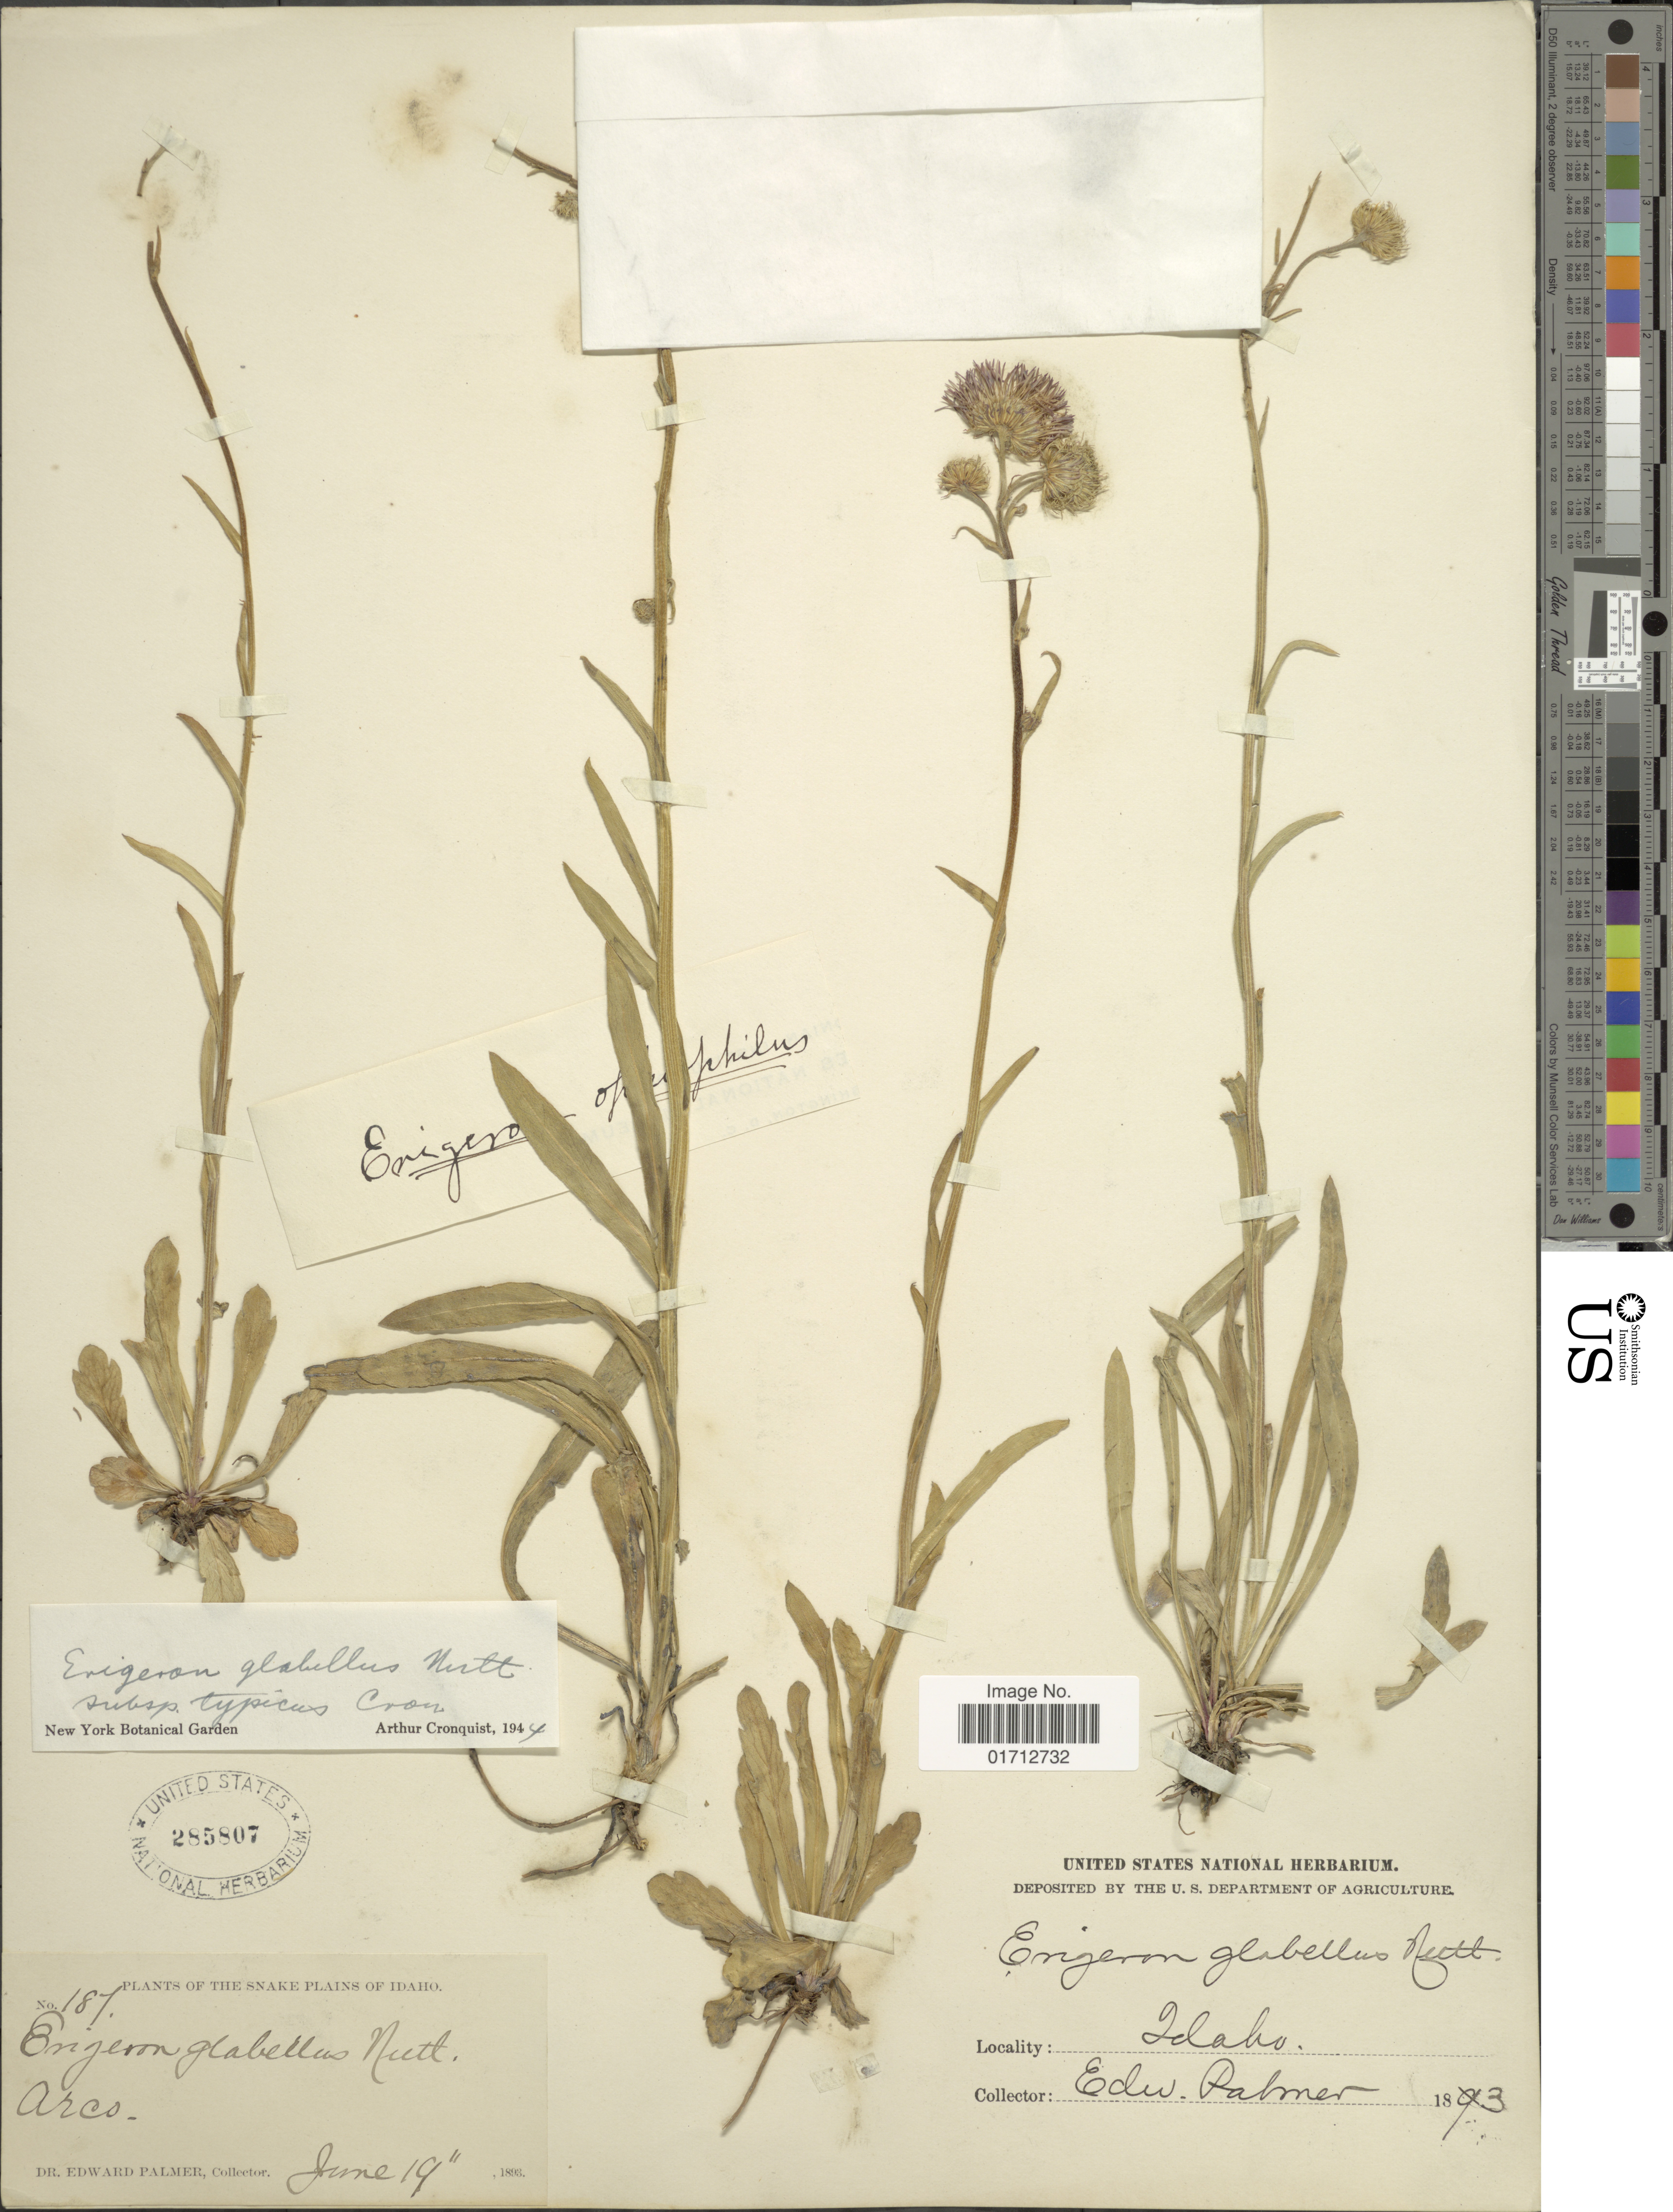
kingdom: Plantae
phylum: Tracheophyta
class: Magnoliopsida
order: Asterales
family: Asteraceae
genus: Erigeron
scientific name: Erigeron glabellus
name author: Nutt.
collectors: E. Palmer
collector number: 181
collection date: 1893-06-19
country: United States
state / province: Idaho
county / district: Butte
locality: Arco.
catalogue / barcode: US 285807